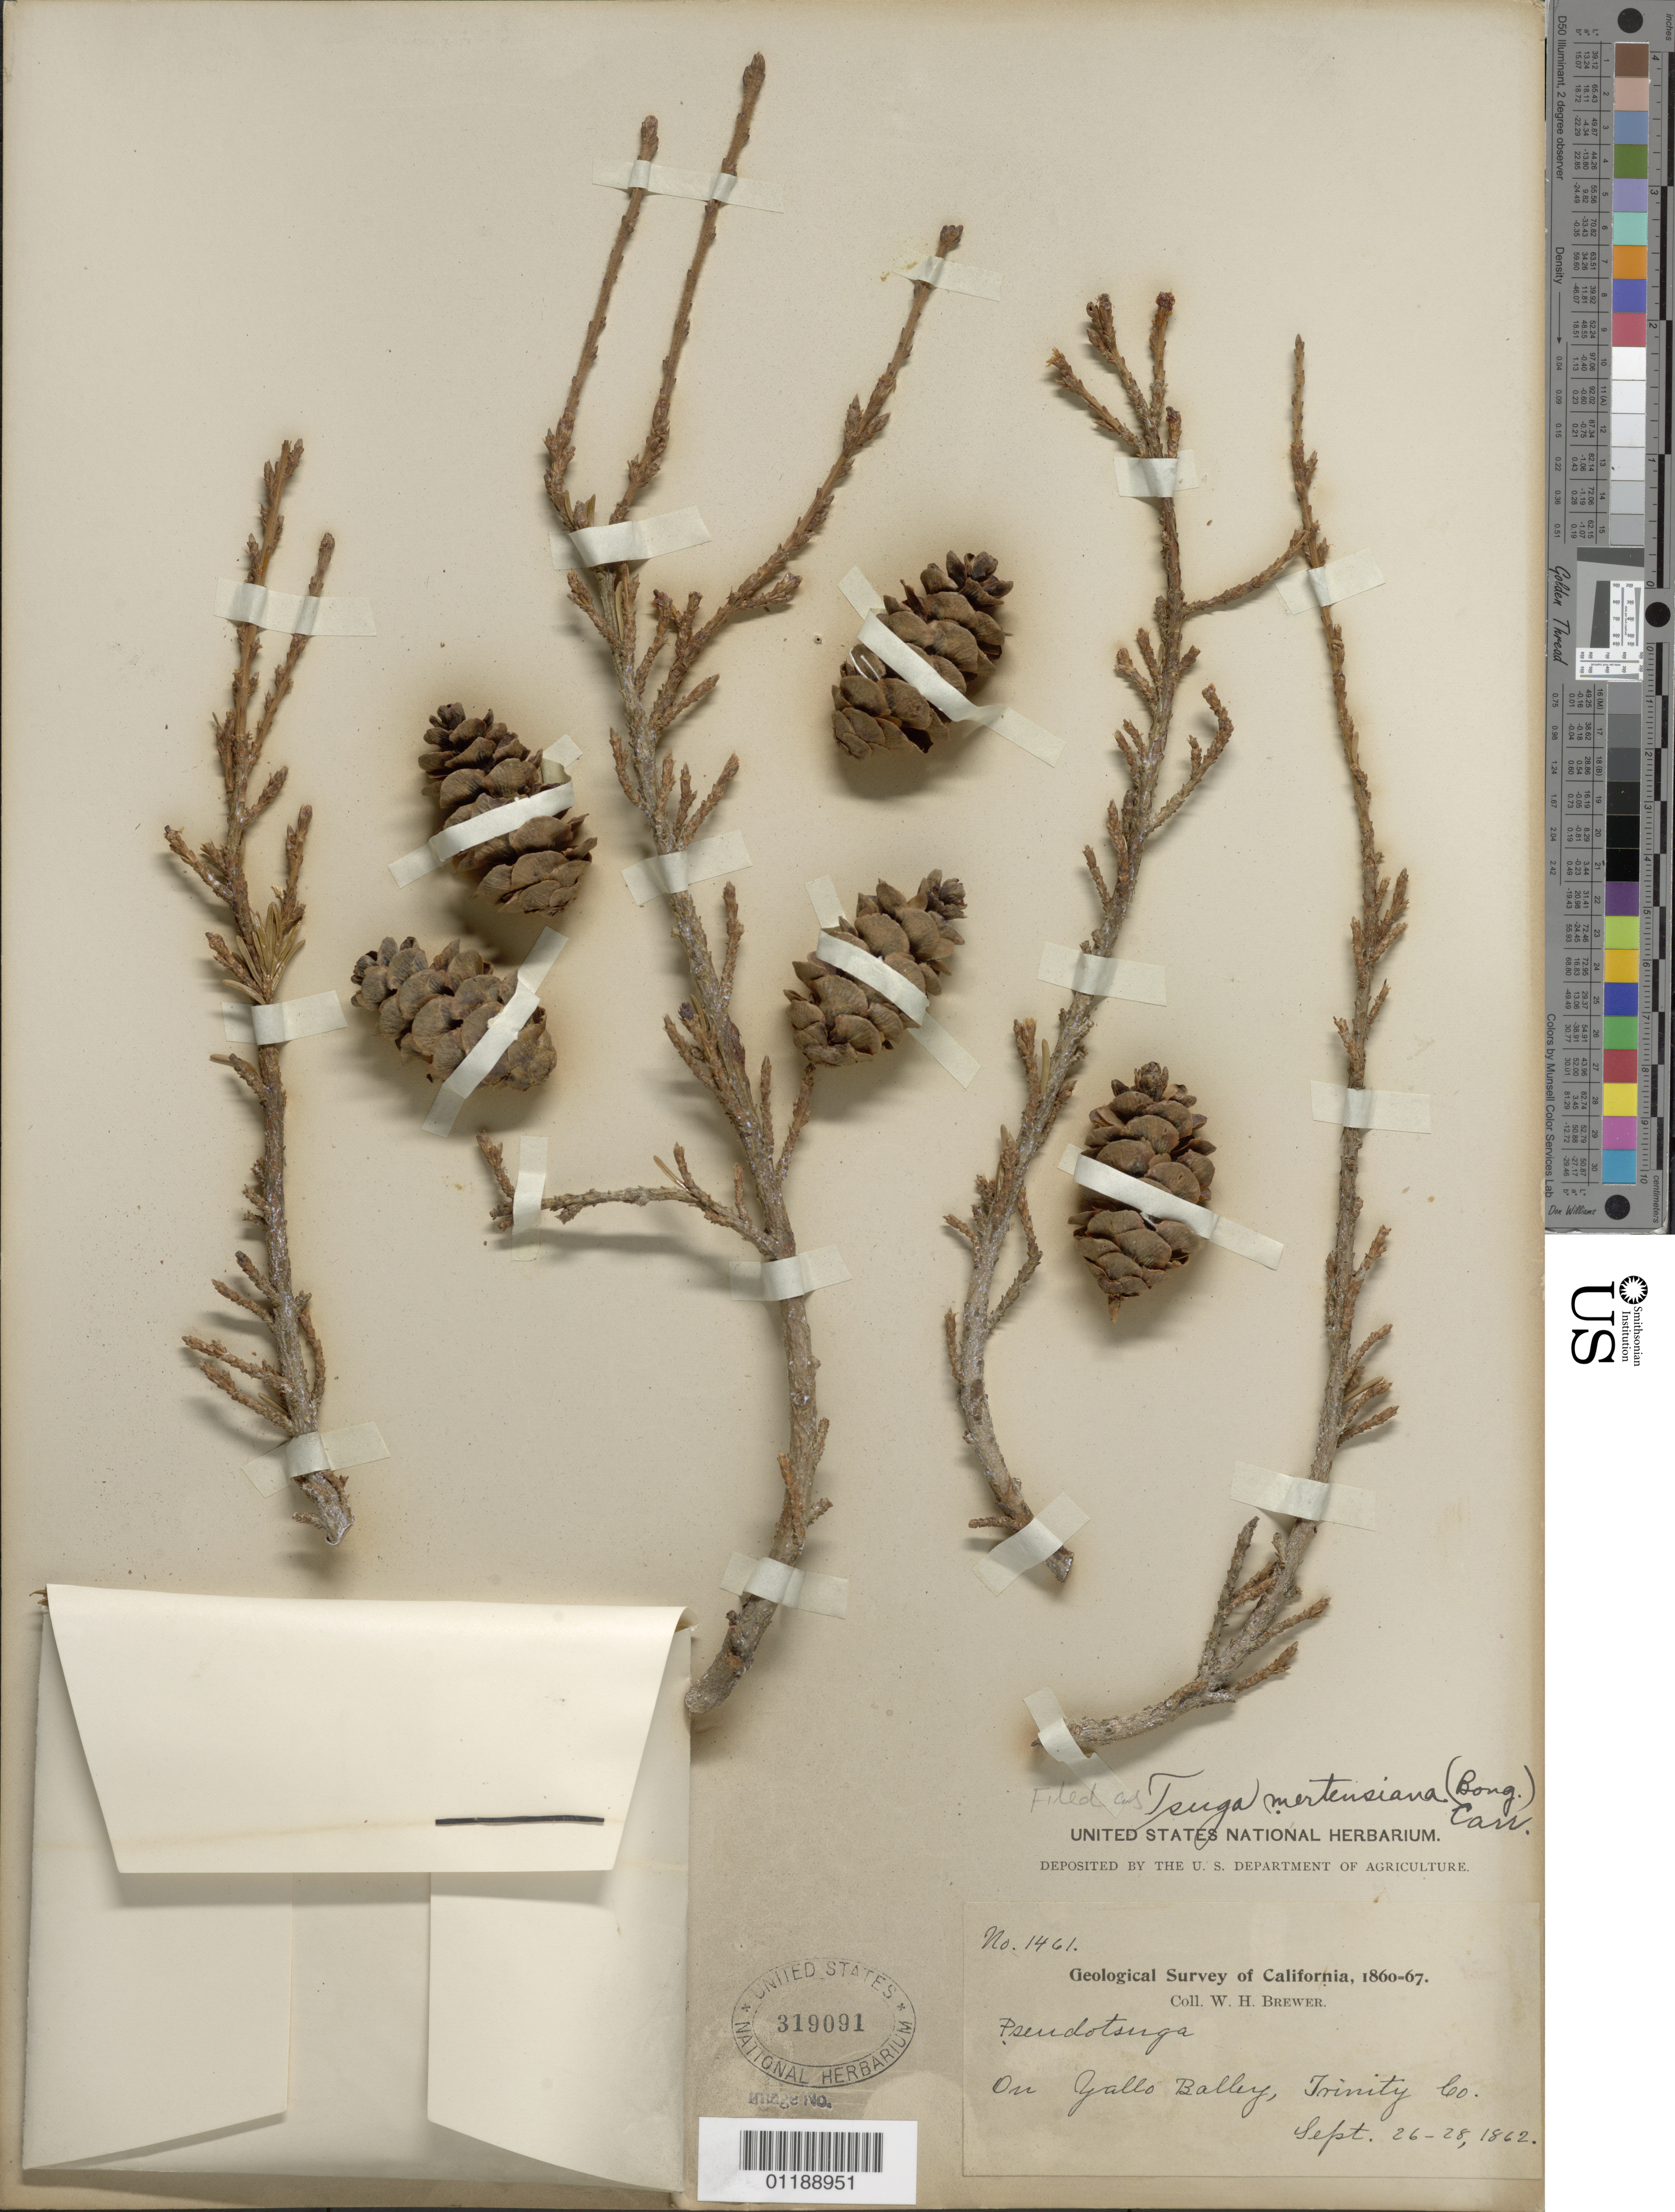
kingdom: Plantae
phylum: Tracheophyta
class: Pinopsida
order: Pinales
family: Pinaceae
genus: Tsuga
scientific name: Tsuga mertensiana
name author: (Bong.) Carrière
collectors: W. H. Brewer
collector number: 1461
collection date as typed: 26 Sep 1862 to 28 Sep 1862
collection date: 1862-09-26/1862-09-28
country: United States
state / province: California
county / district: Shasta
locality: On Yallo Balley.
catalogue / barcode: US 319091